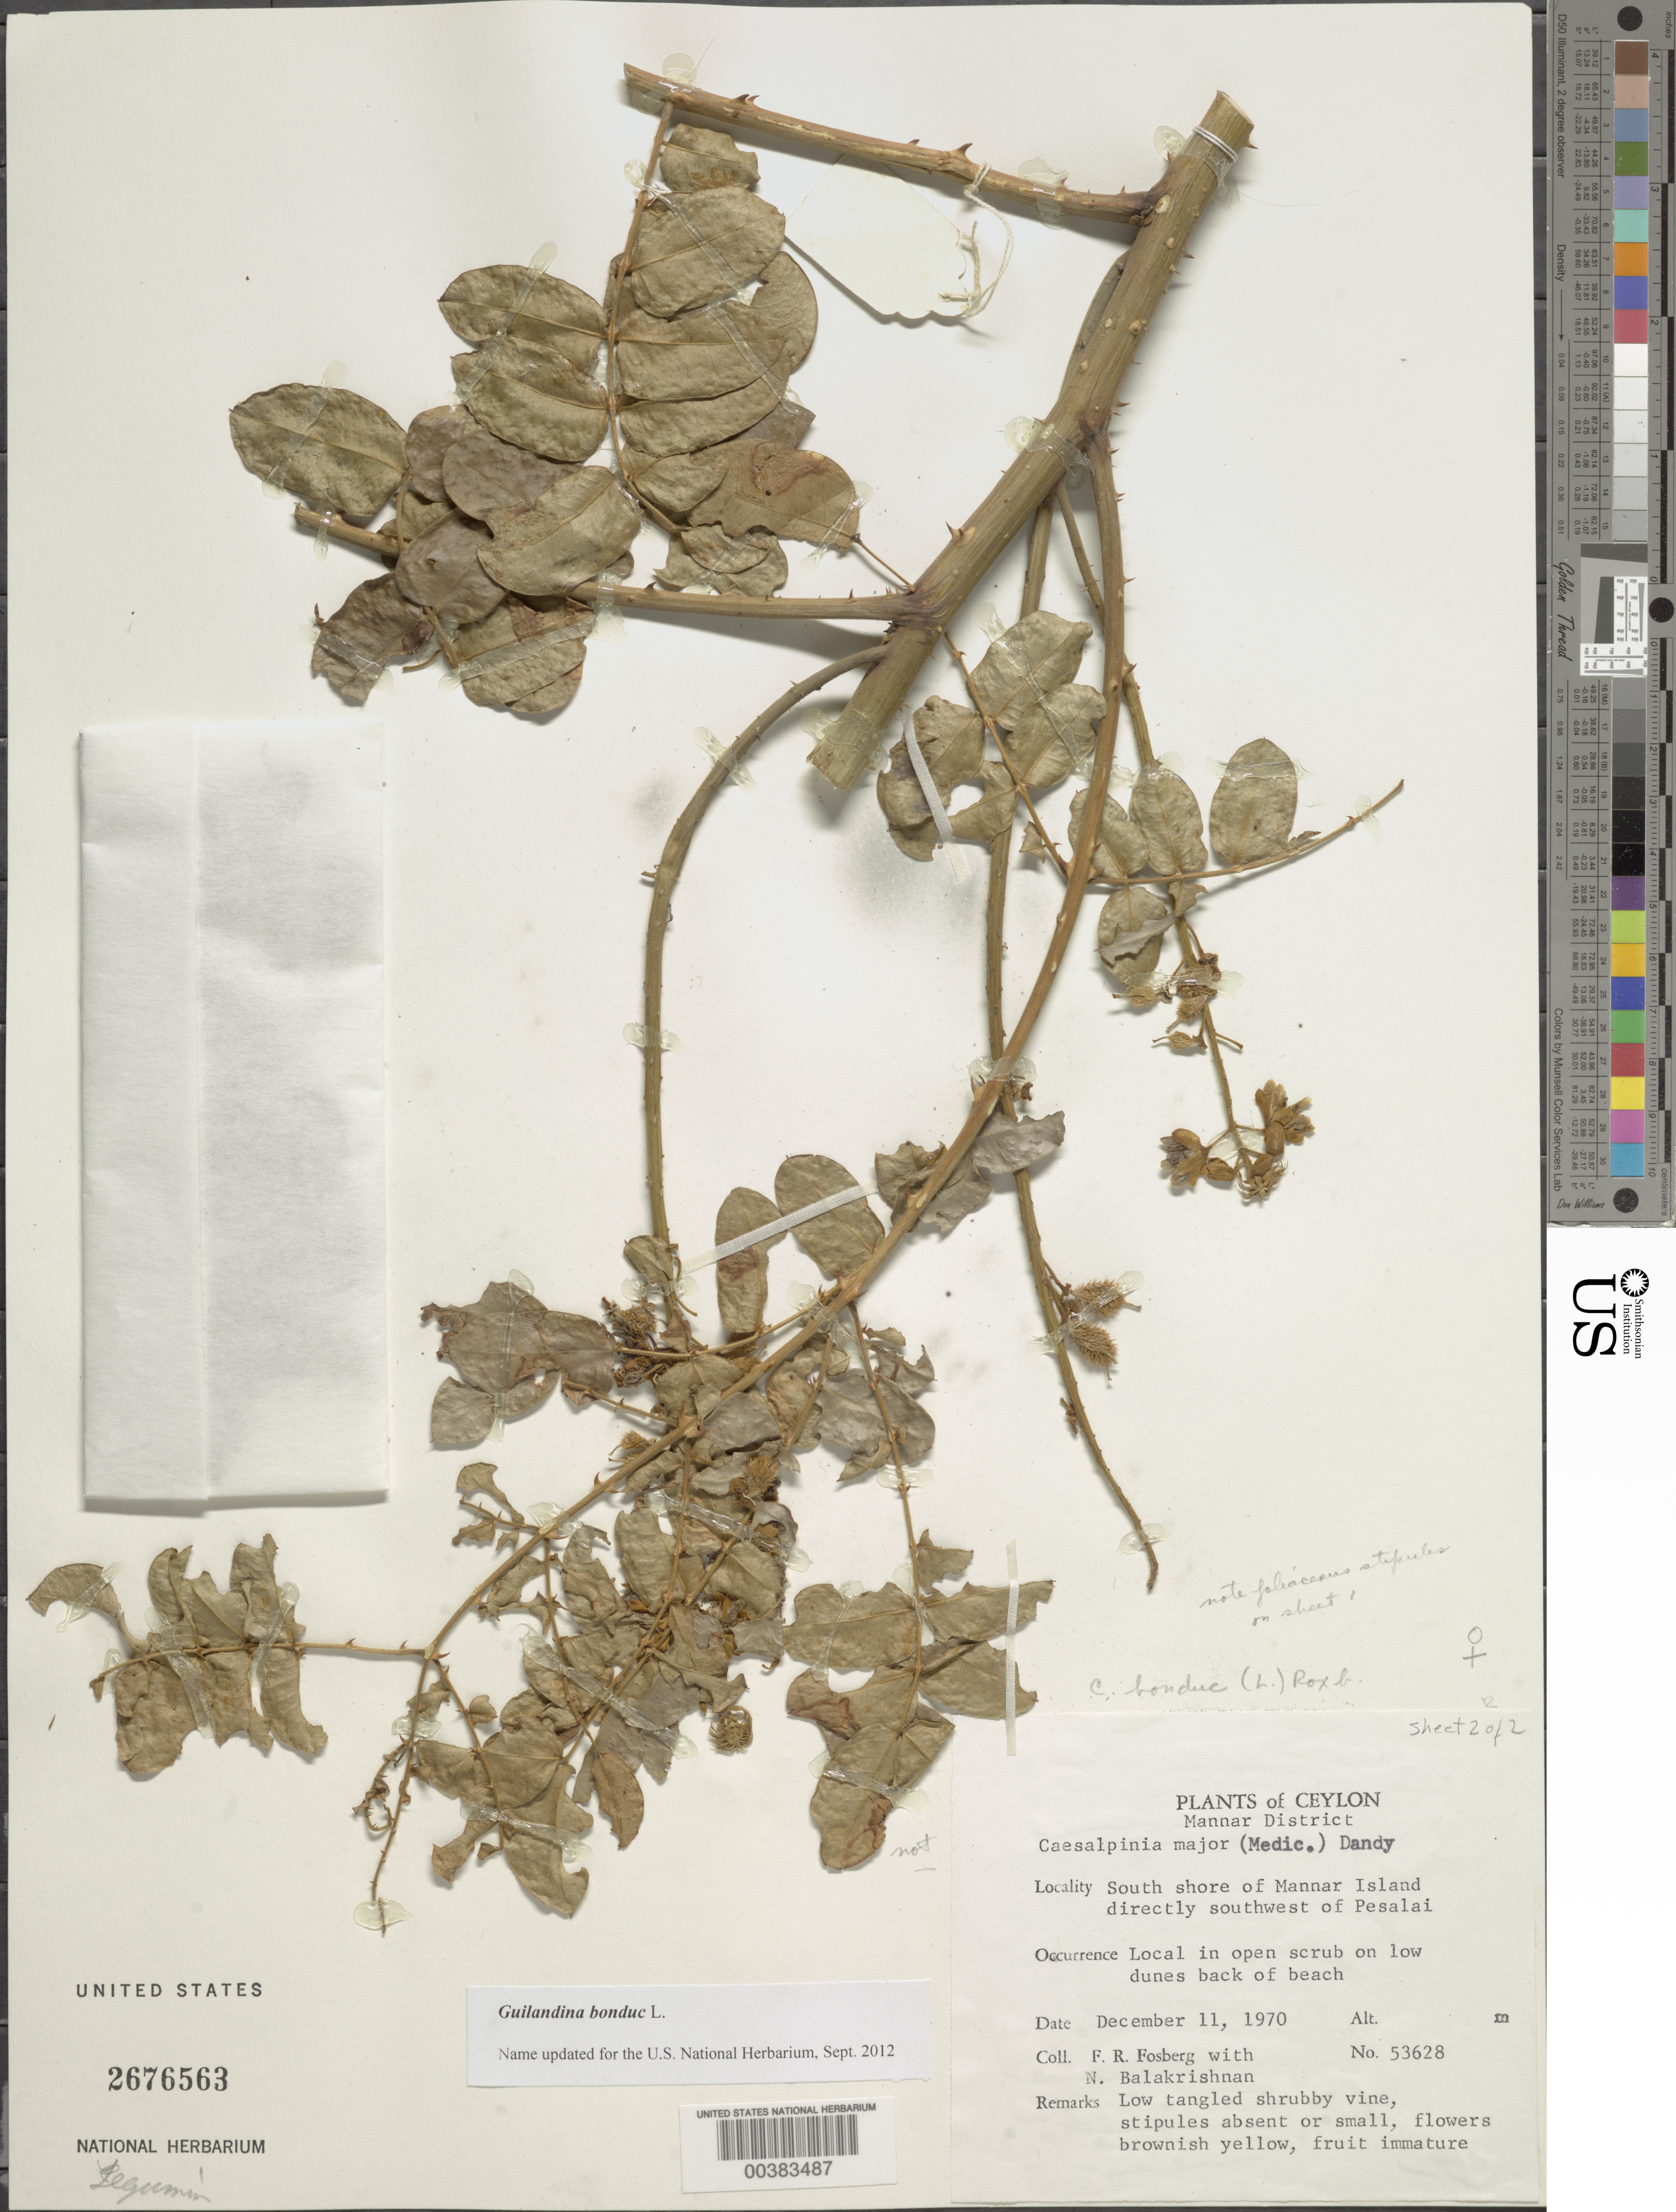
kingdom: Plantae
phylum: Tracheophyta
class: Magnoliopsida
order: Fabales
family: Fabaceae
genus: Guilandina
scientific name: Guilandina bonduc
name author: L.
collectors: F. R. Fosberg & N. Balakrishnan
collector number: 53628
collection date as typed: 11 Dec 1970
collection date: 1970-12-11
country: Sri Lanka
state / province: Northern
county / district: Mannar Dist.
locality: S shore of mannar i. directly sw of pesalai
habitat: In open scrub on low dunes back of beach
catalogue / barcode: US 2676563